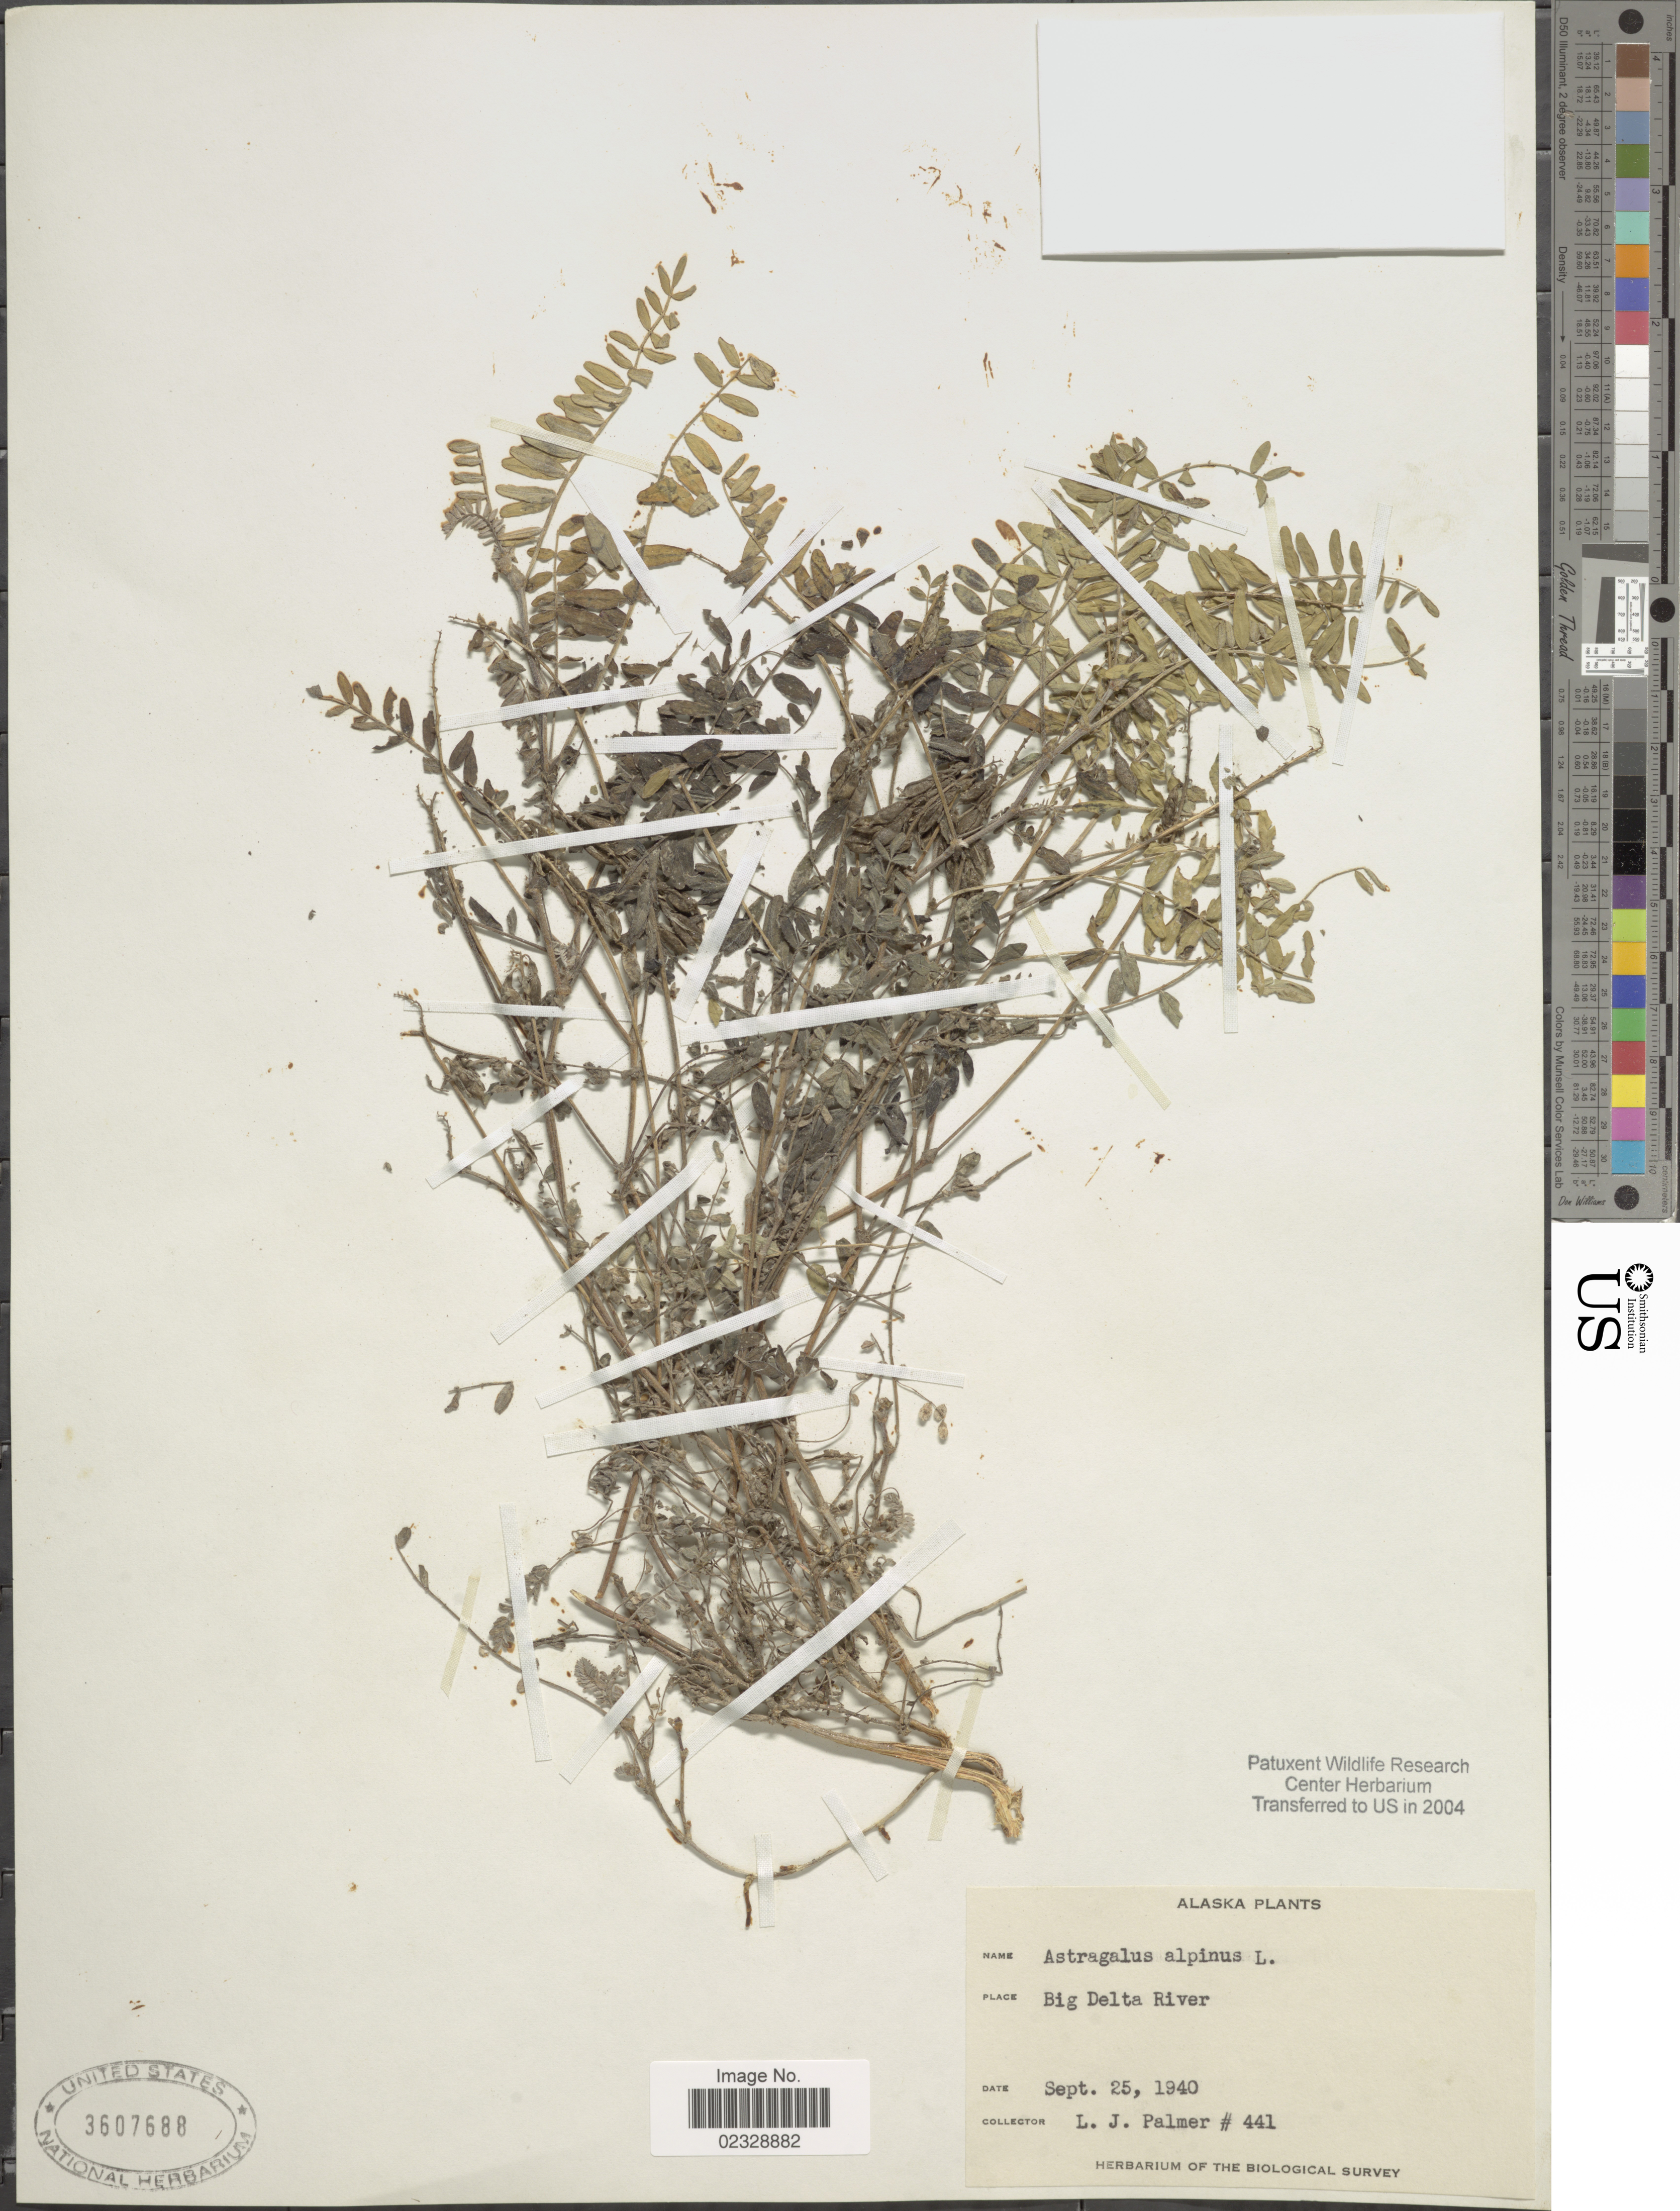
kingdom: Plantae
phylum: Tracheophyta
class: Magnoliopsida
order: Fabales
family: Fabaceae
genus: Astragalus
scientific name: Astragalus alpinus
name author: L.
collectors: L. J. Palmer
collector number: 441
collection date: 1940-09-25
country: United States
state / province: Alaska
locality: Big Delta River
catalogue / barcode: US 3607688